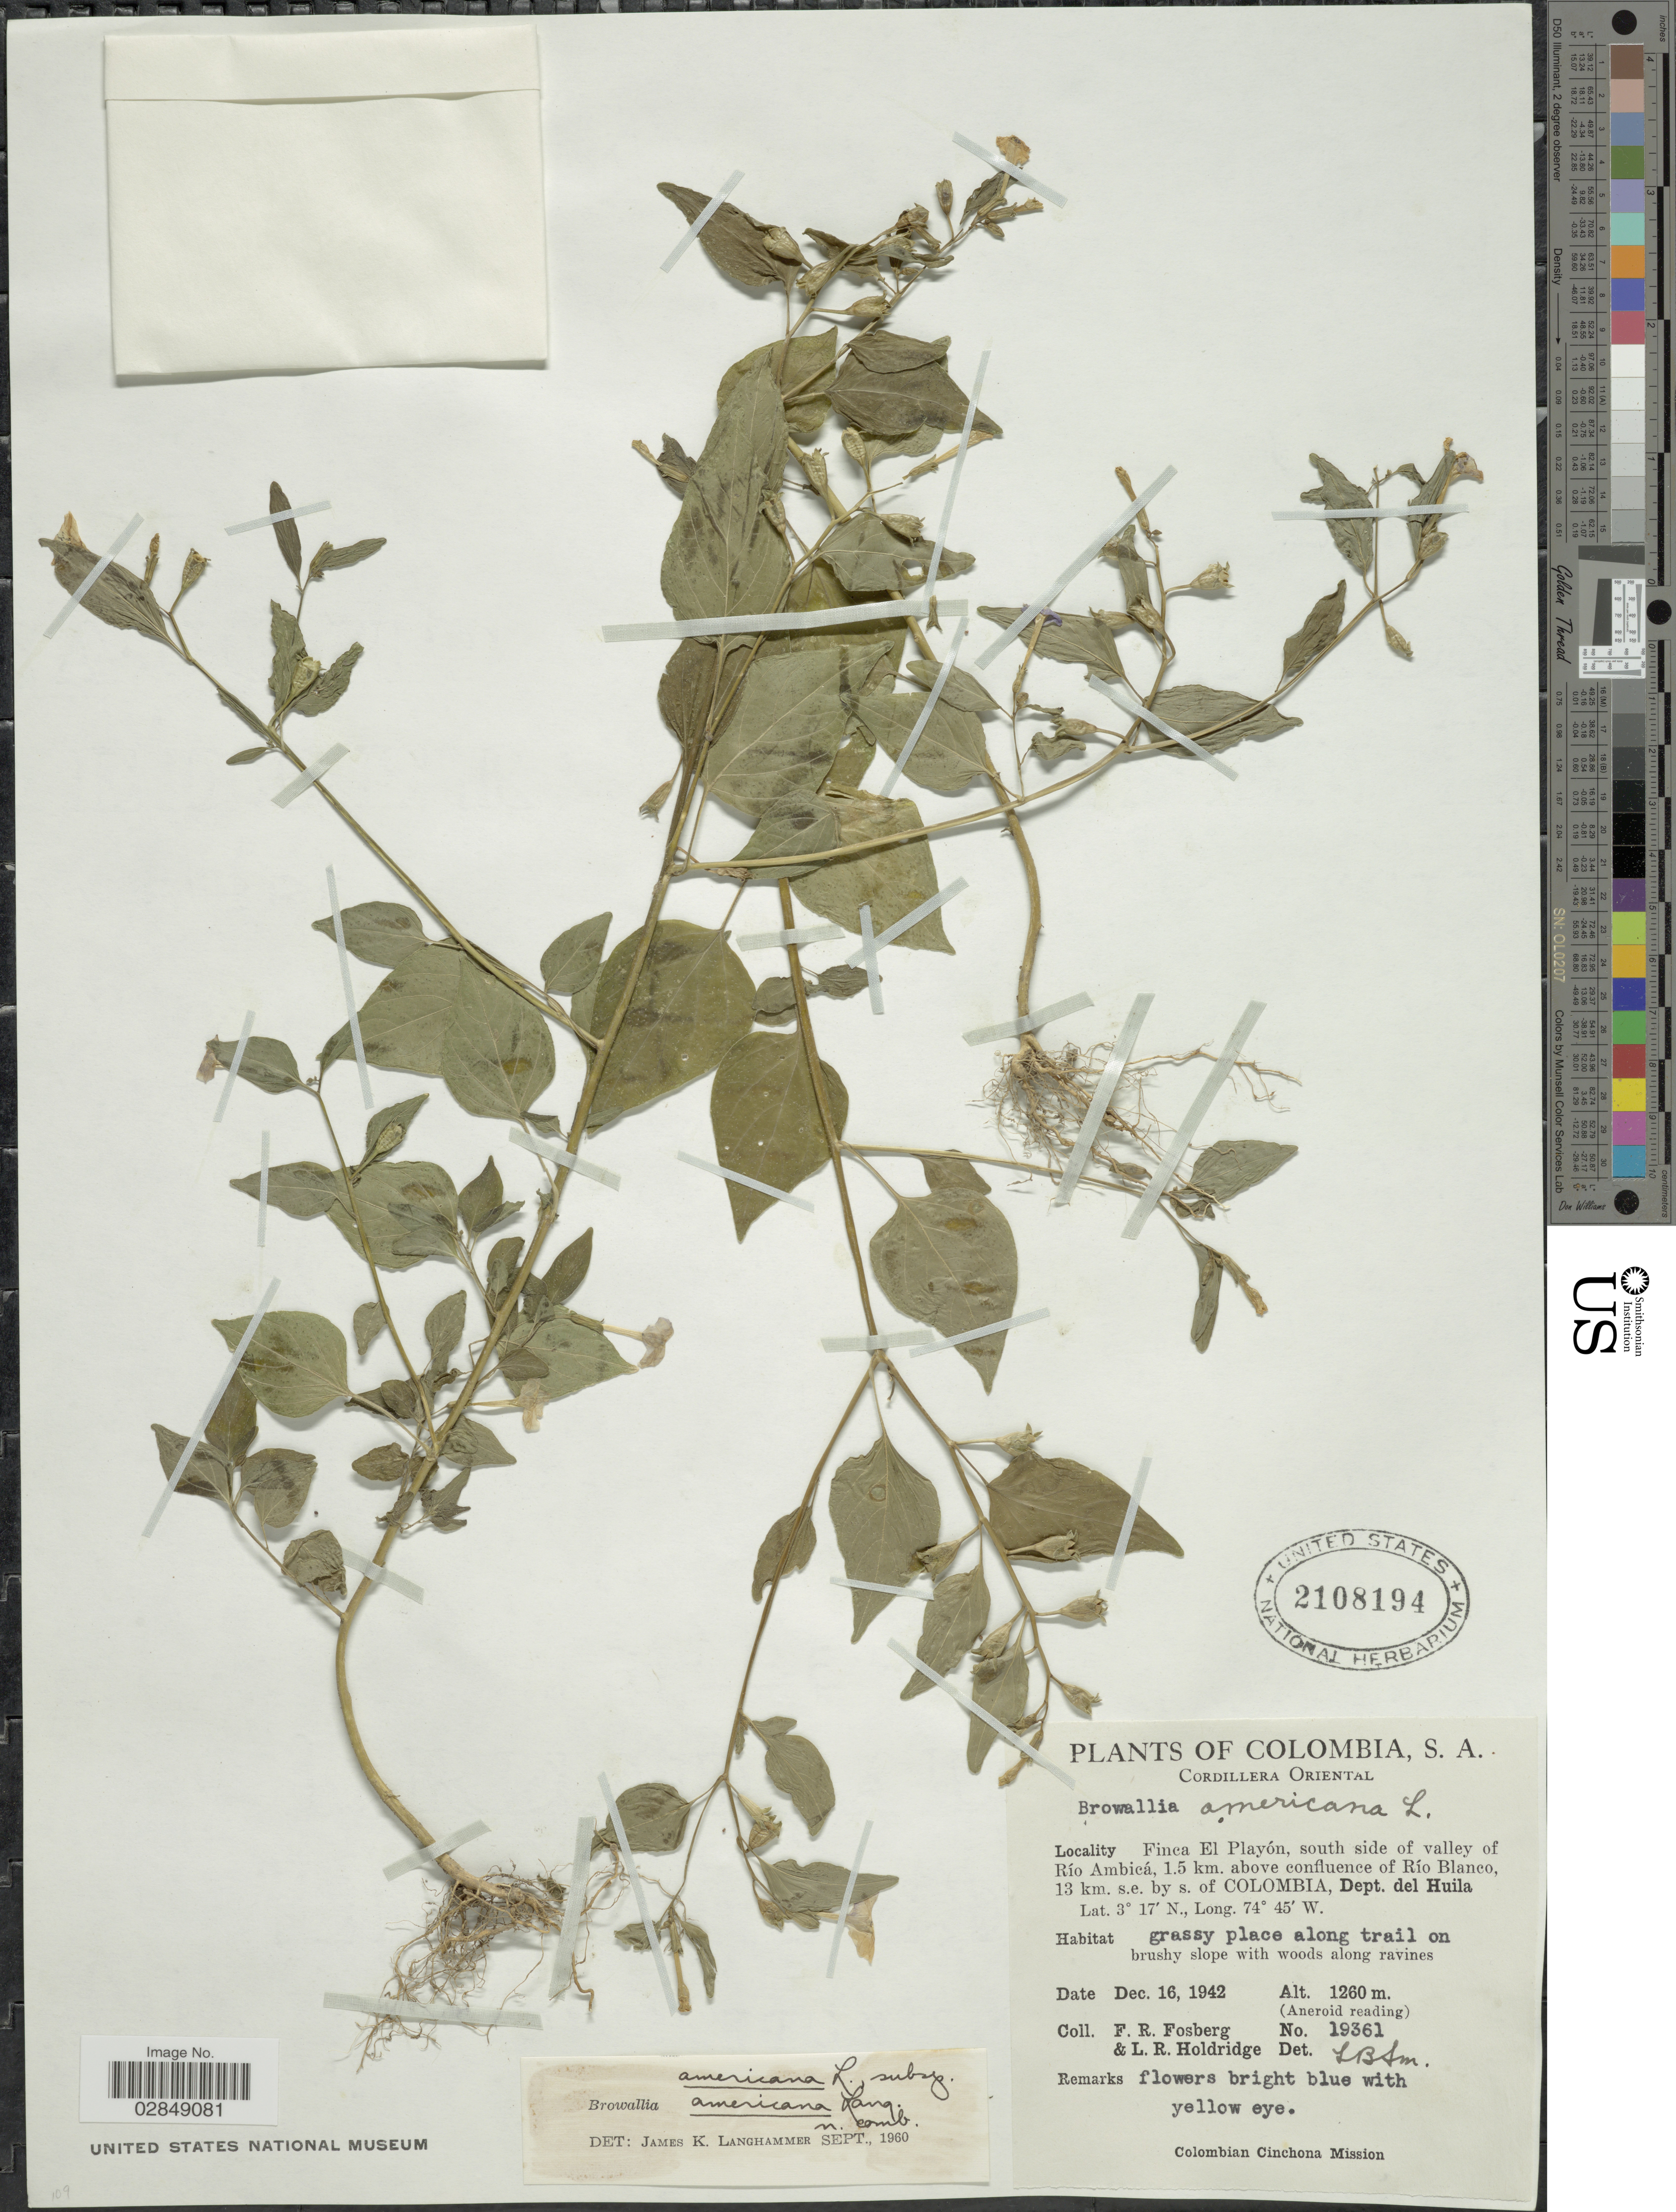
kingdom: Plantae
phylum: Tracheophyta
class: Magnoliopsida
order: Solanales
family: Solanaceae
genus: Browallia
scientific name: Browallia americana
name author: L.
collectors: F. R. Fosberg & L. Holdridge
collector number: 19361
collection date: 1942-12-16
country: Colombia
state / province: Huila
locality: Cordillera Oriental. Finca El Playón, south side of valley of Río Ambicá, 1.5 km. above confluence of Río Blanco, 13 km. s.e. by s. of Colombia, Dept. del Huila.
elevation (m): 1260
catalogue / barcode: US 2108194